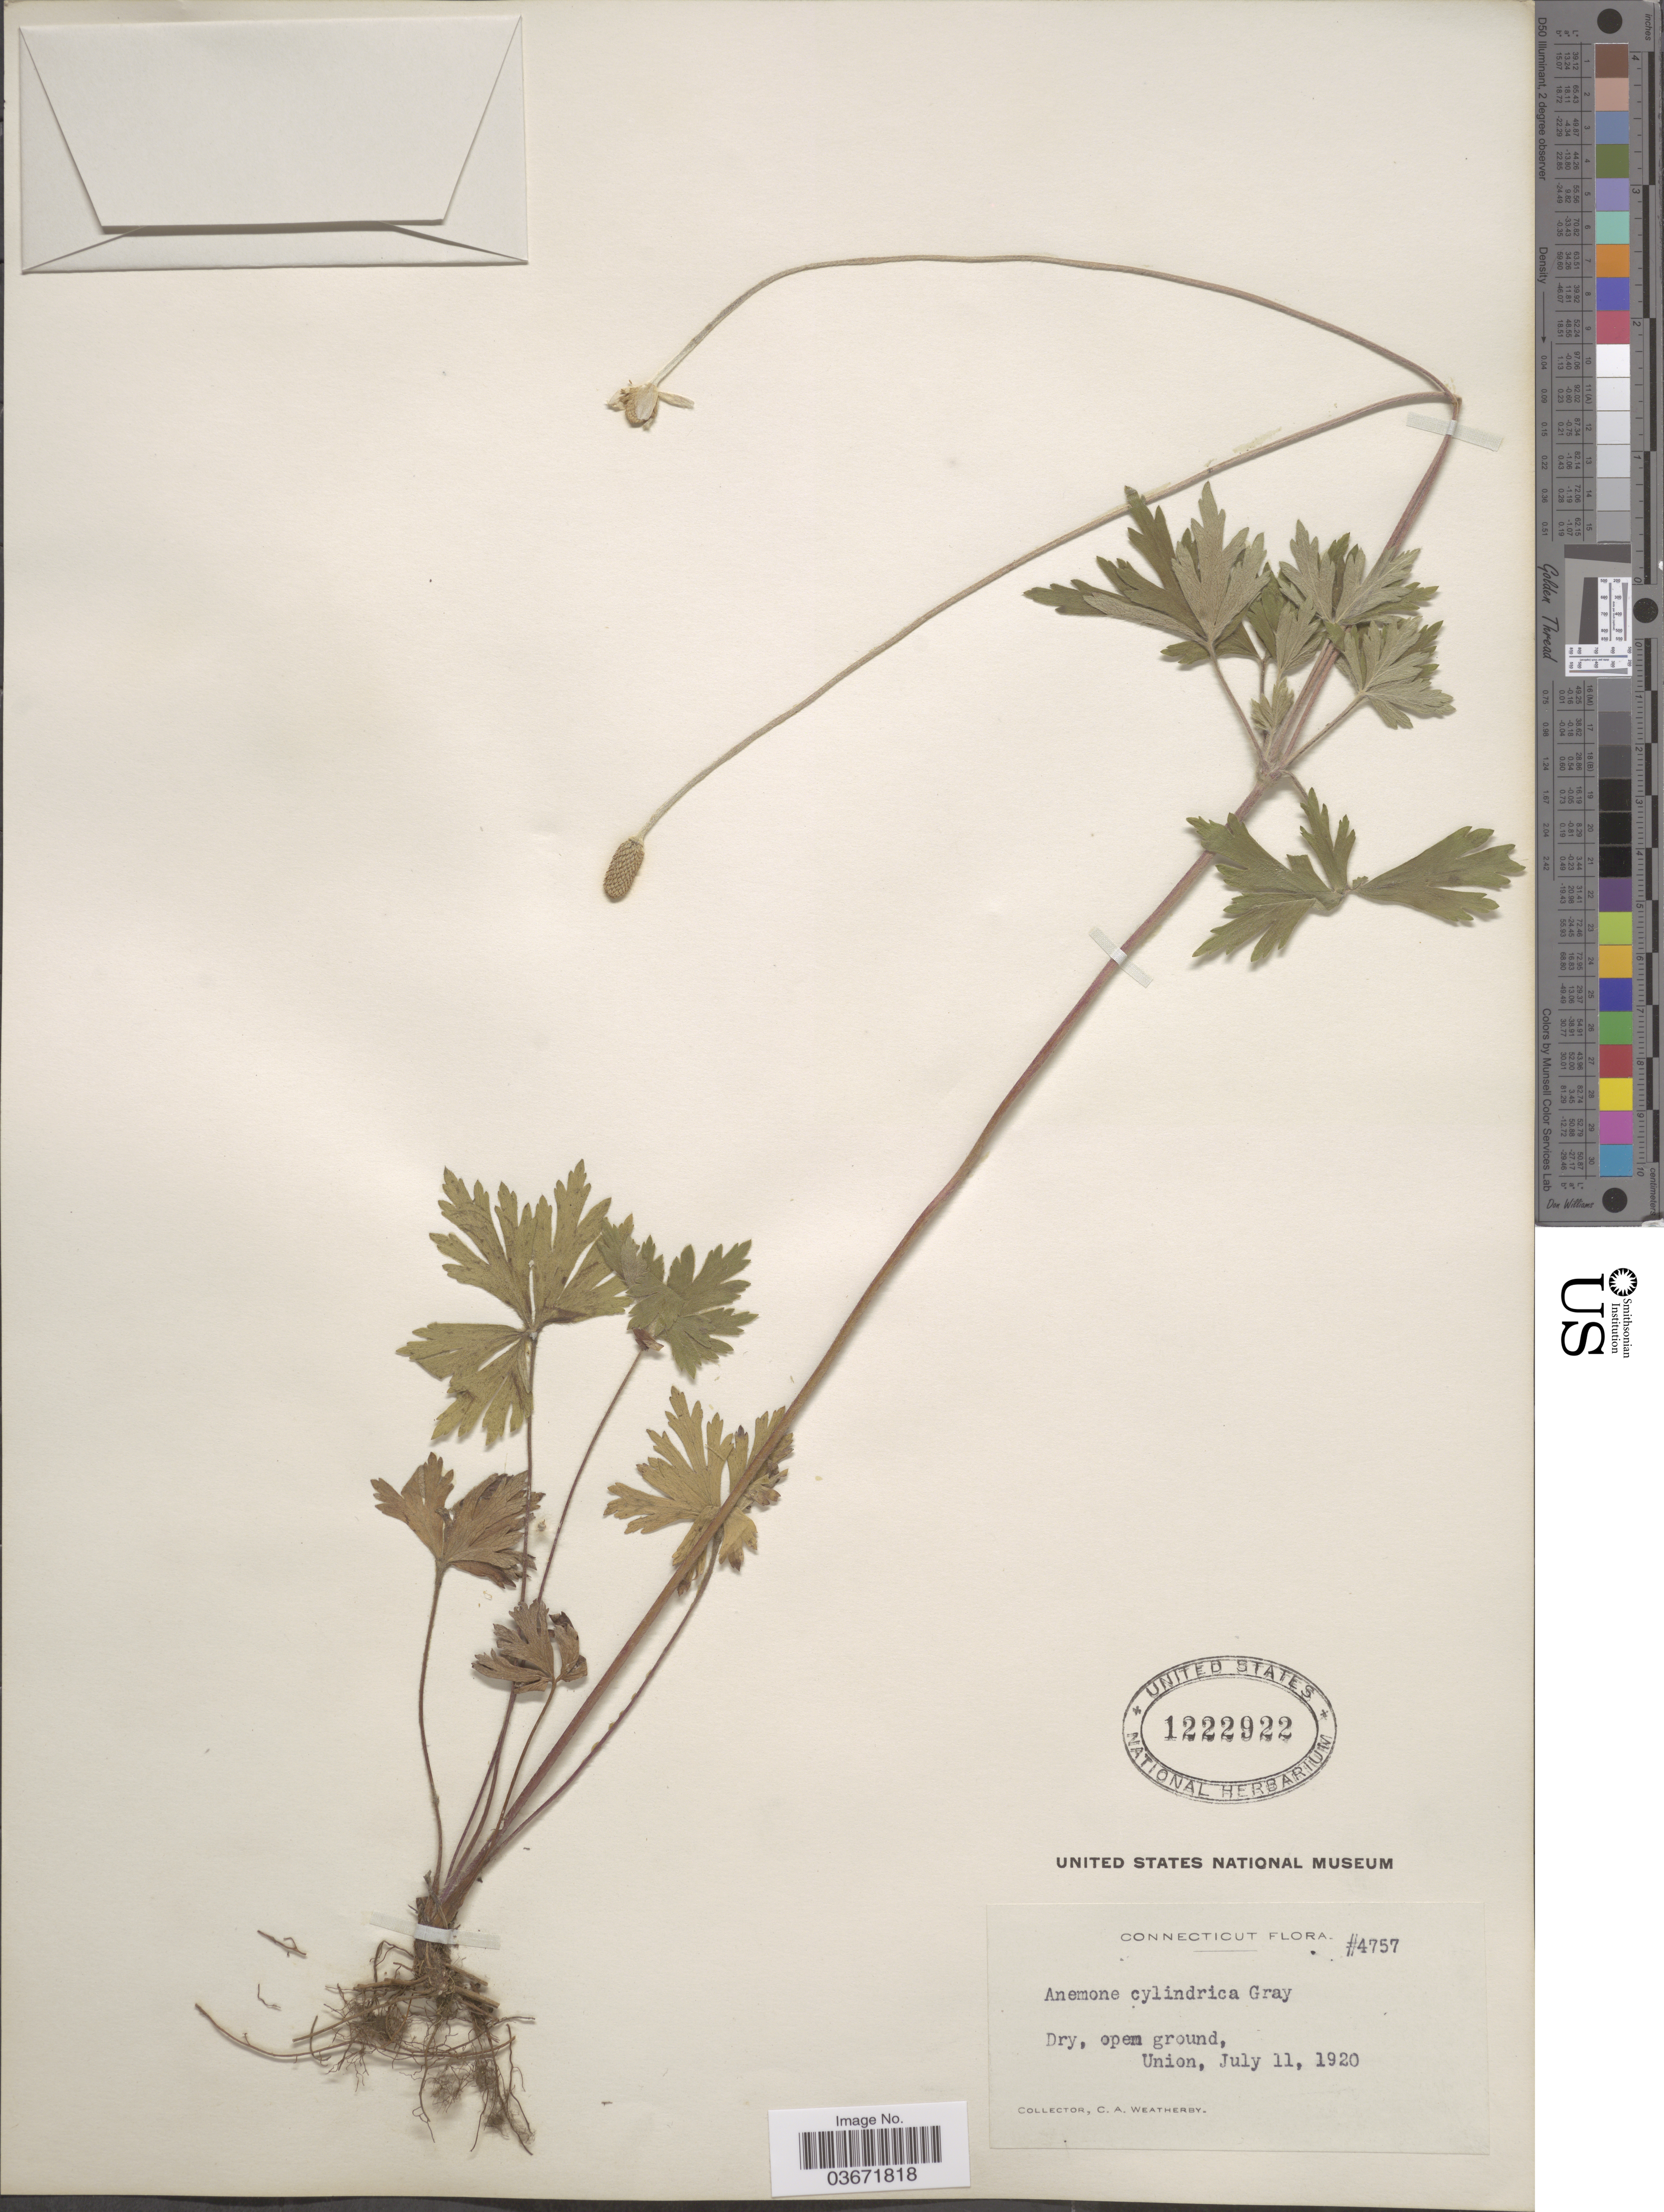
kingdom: Plantae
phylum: Tracheophyta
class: Magnoliopsida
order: Ranunculales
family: Ranunculaceae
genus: Anemone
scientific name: Anemone cylindrica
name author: A. Gray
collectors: C. A. Weatherby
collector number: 4757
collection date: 1920-07-11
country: United States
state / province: Connecticut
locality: Union.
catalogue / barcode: US 1222922